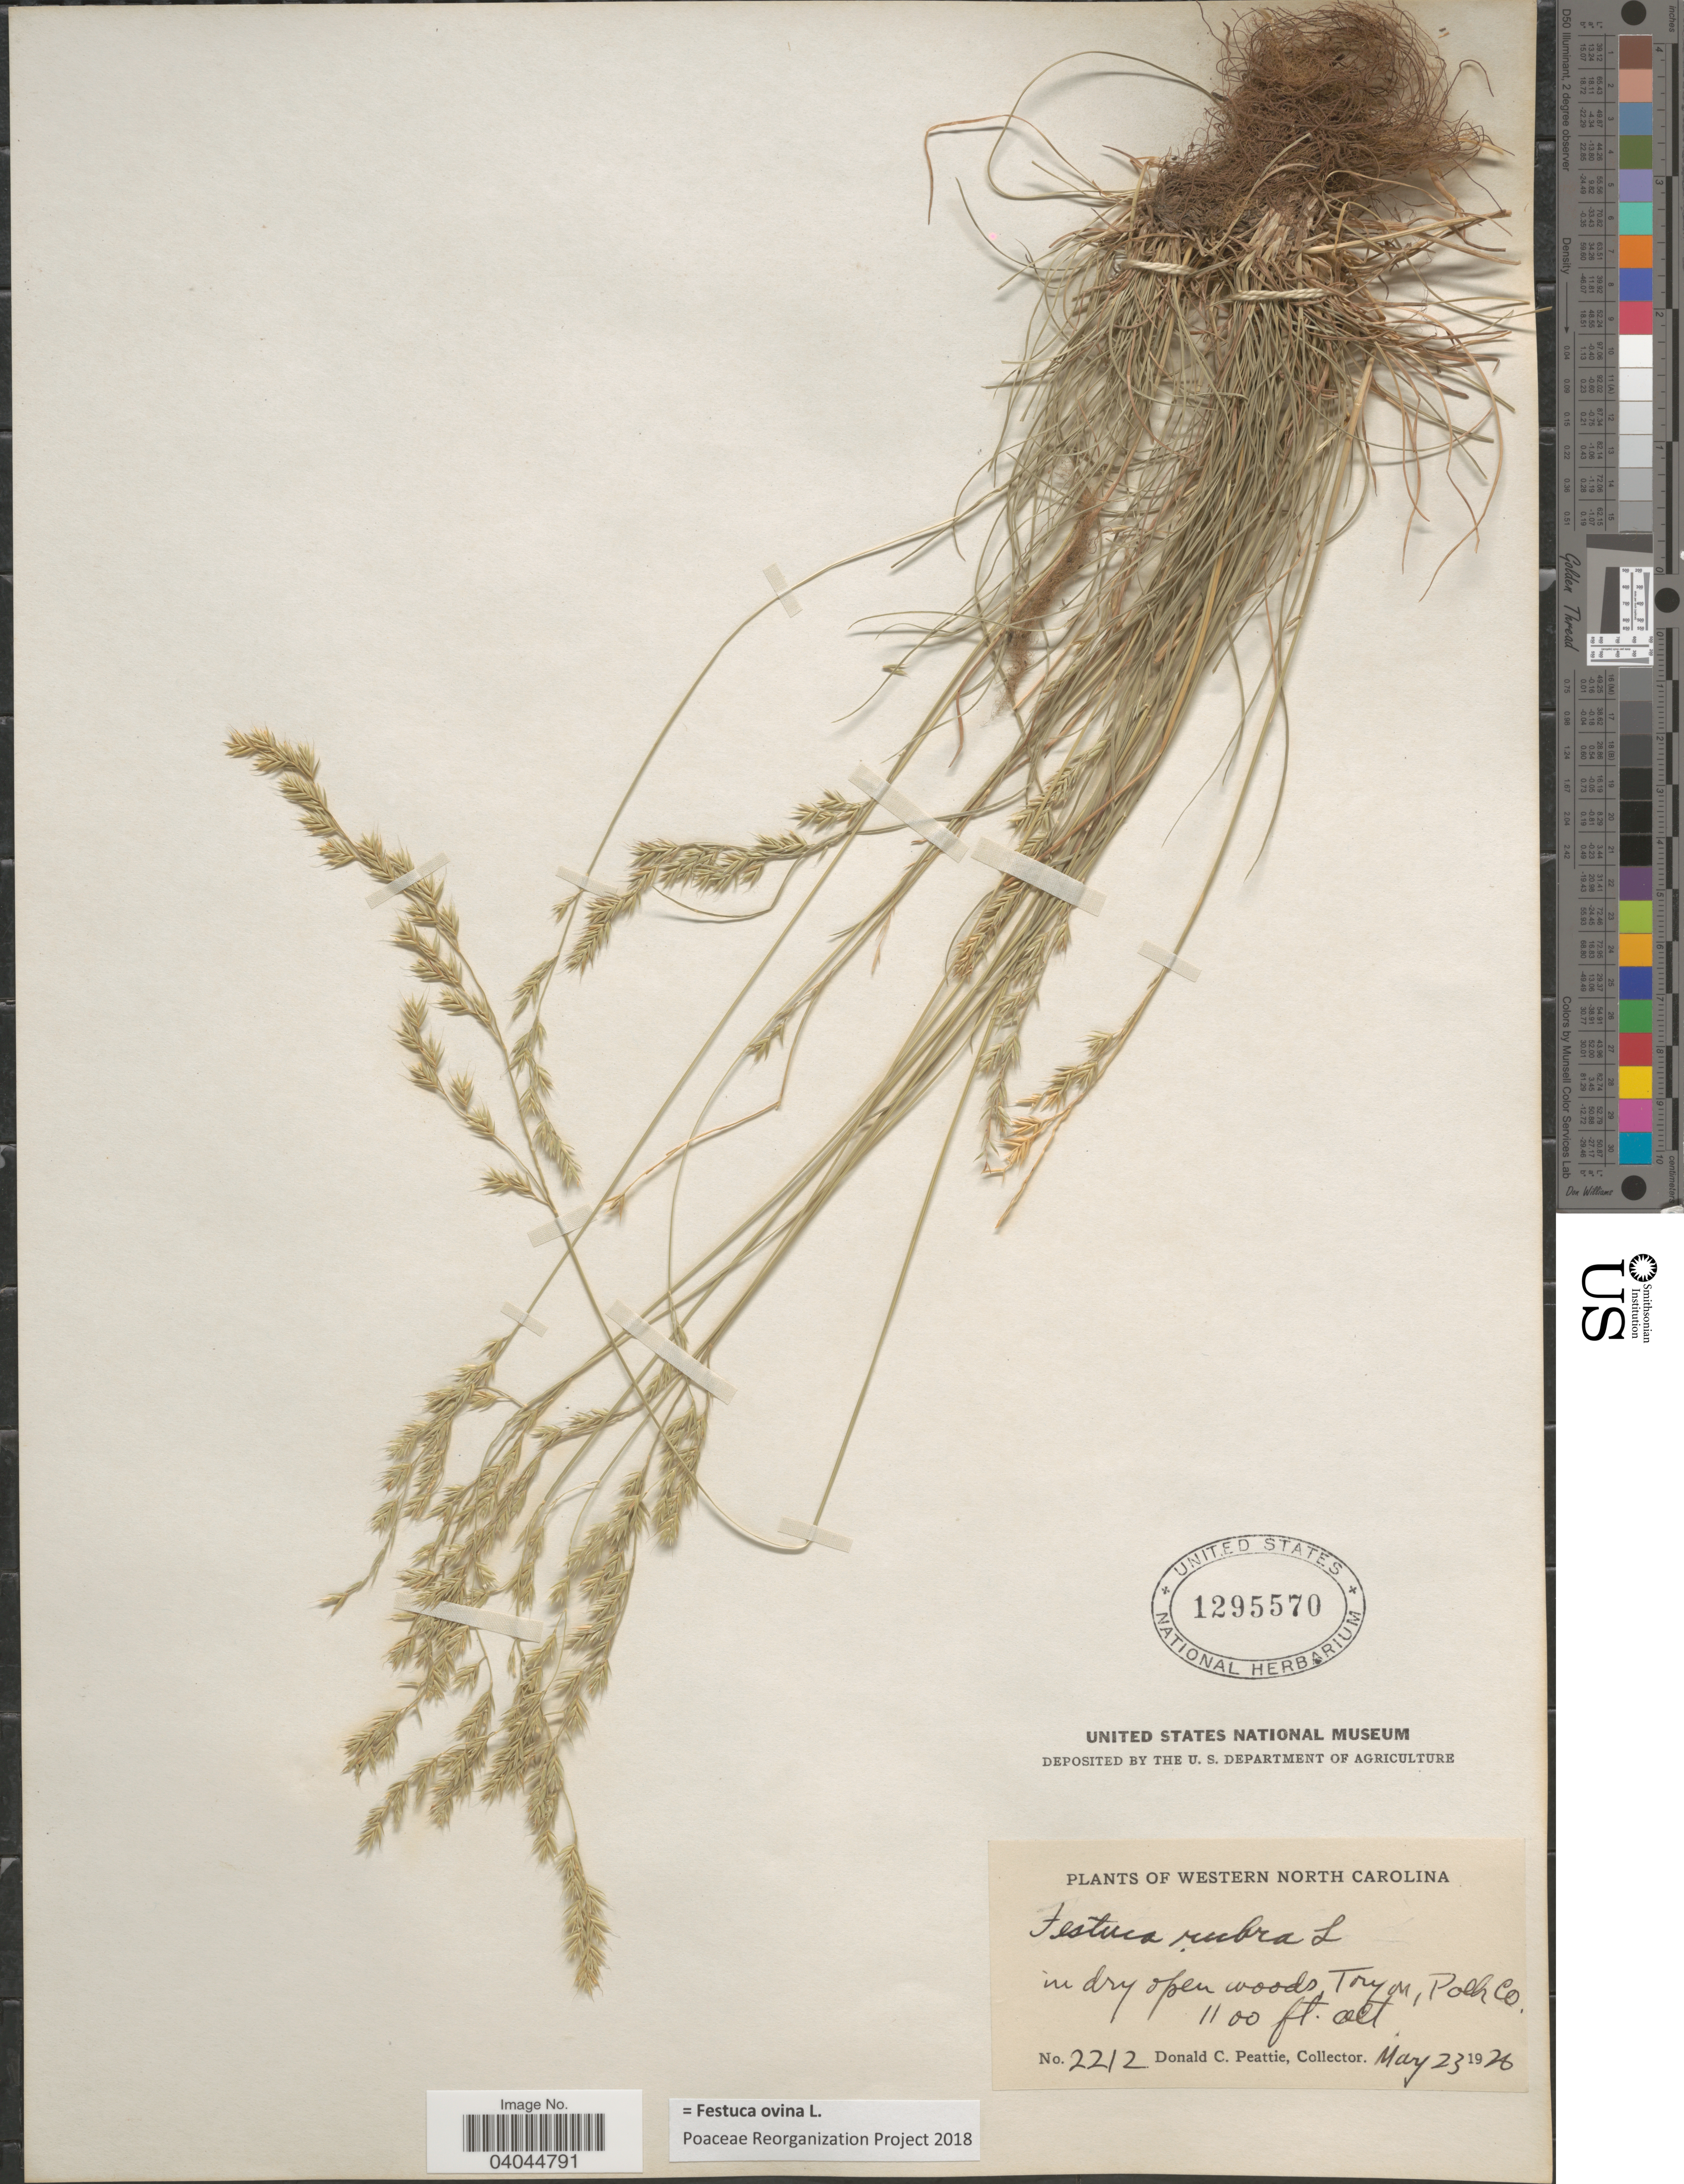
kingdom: Plantae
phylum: Tracheophyta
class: Liliopsida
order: Poales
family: Poaceae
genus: Festuca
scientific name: Festuca ovina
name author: L.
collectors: D. Peattie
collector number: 2212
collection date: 1926-05-23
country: United States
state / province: North Carolina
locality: Western North Carolina. In dry woods, Tryon, Polk Co.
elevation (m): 335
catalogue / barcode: US 1295570